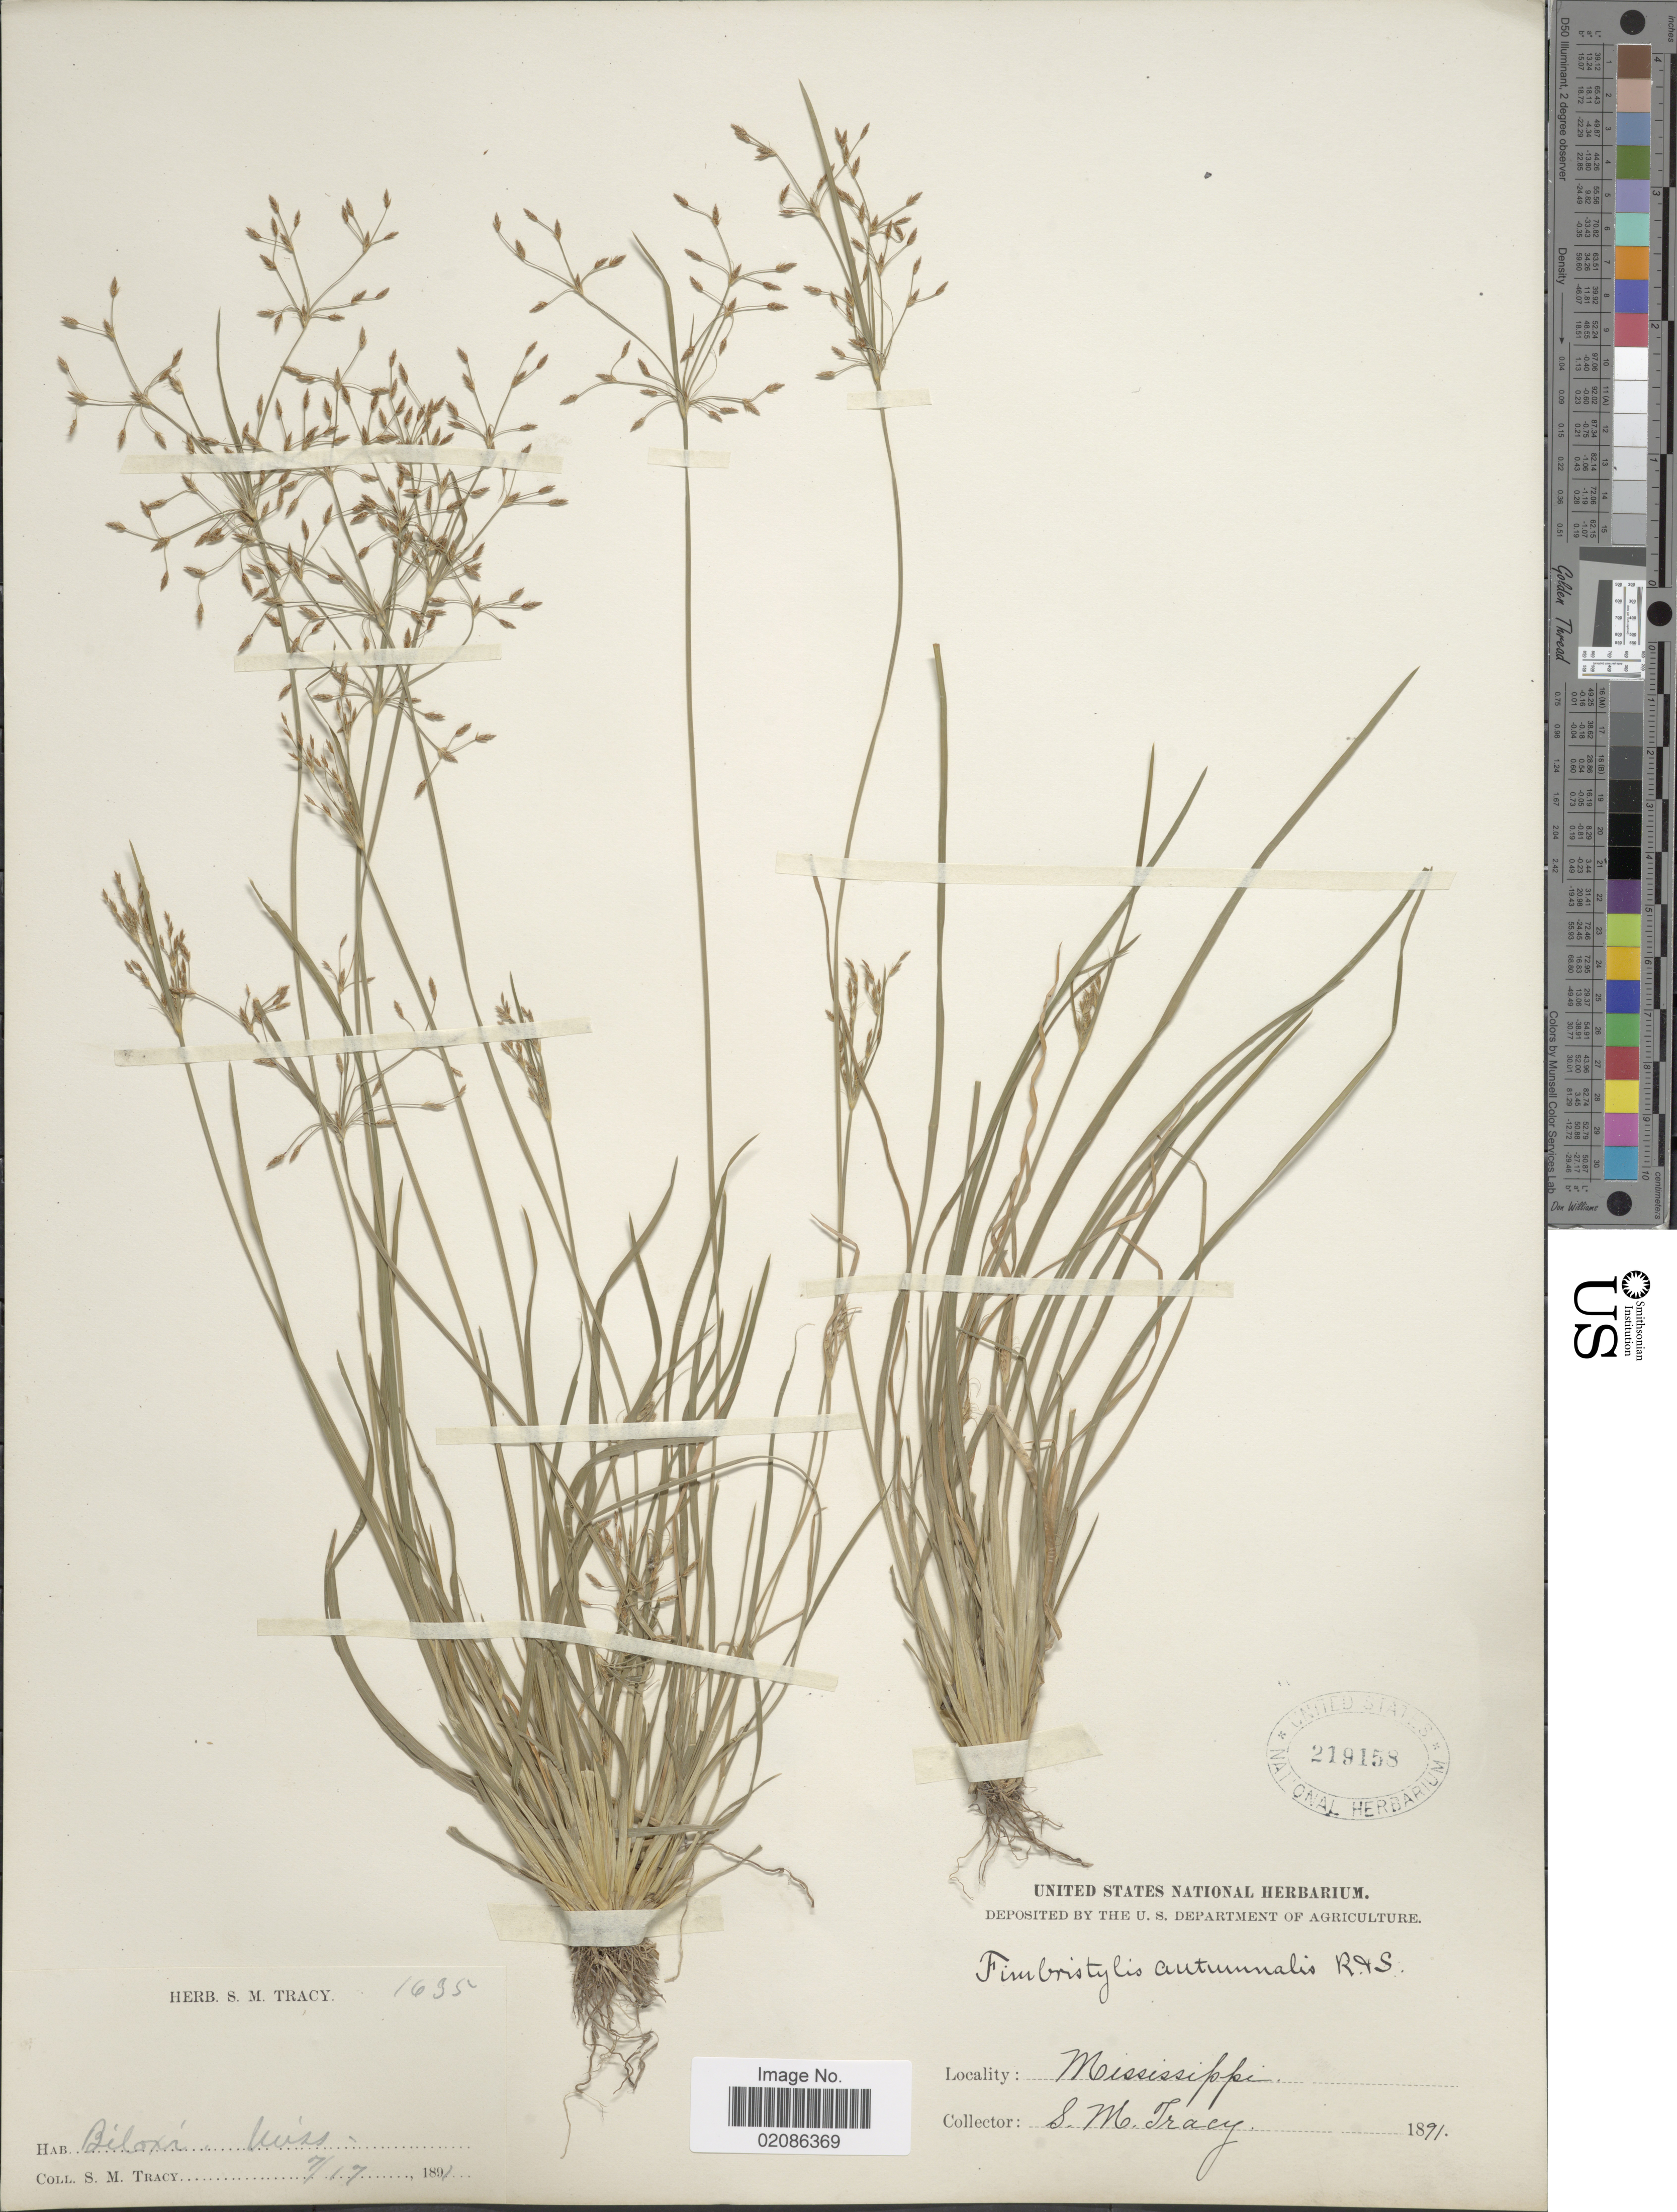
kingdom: Plantae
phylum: Tracheophyta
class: Liliopsida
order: Poales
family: Cyperaceae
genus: Fimbristylis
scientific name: Fimbristylis autumnalis (L.) Roem. & Schult.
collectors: S. M. Tracy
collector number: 1635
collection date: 1891-07-17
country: United States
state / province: Mississippi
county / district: Harrison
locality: Biloxi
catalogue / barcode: US 219158